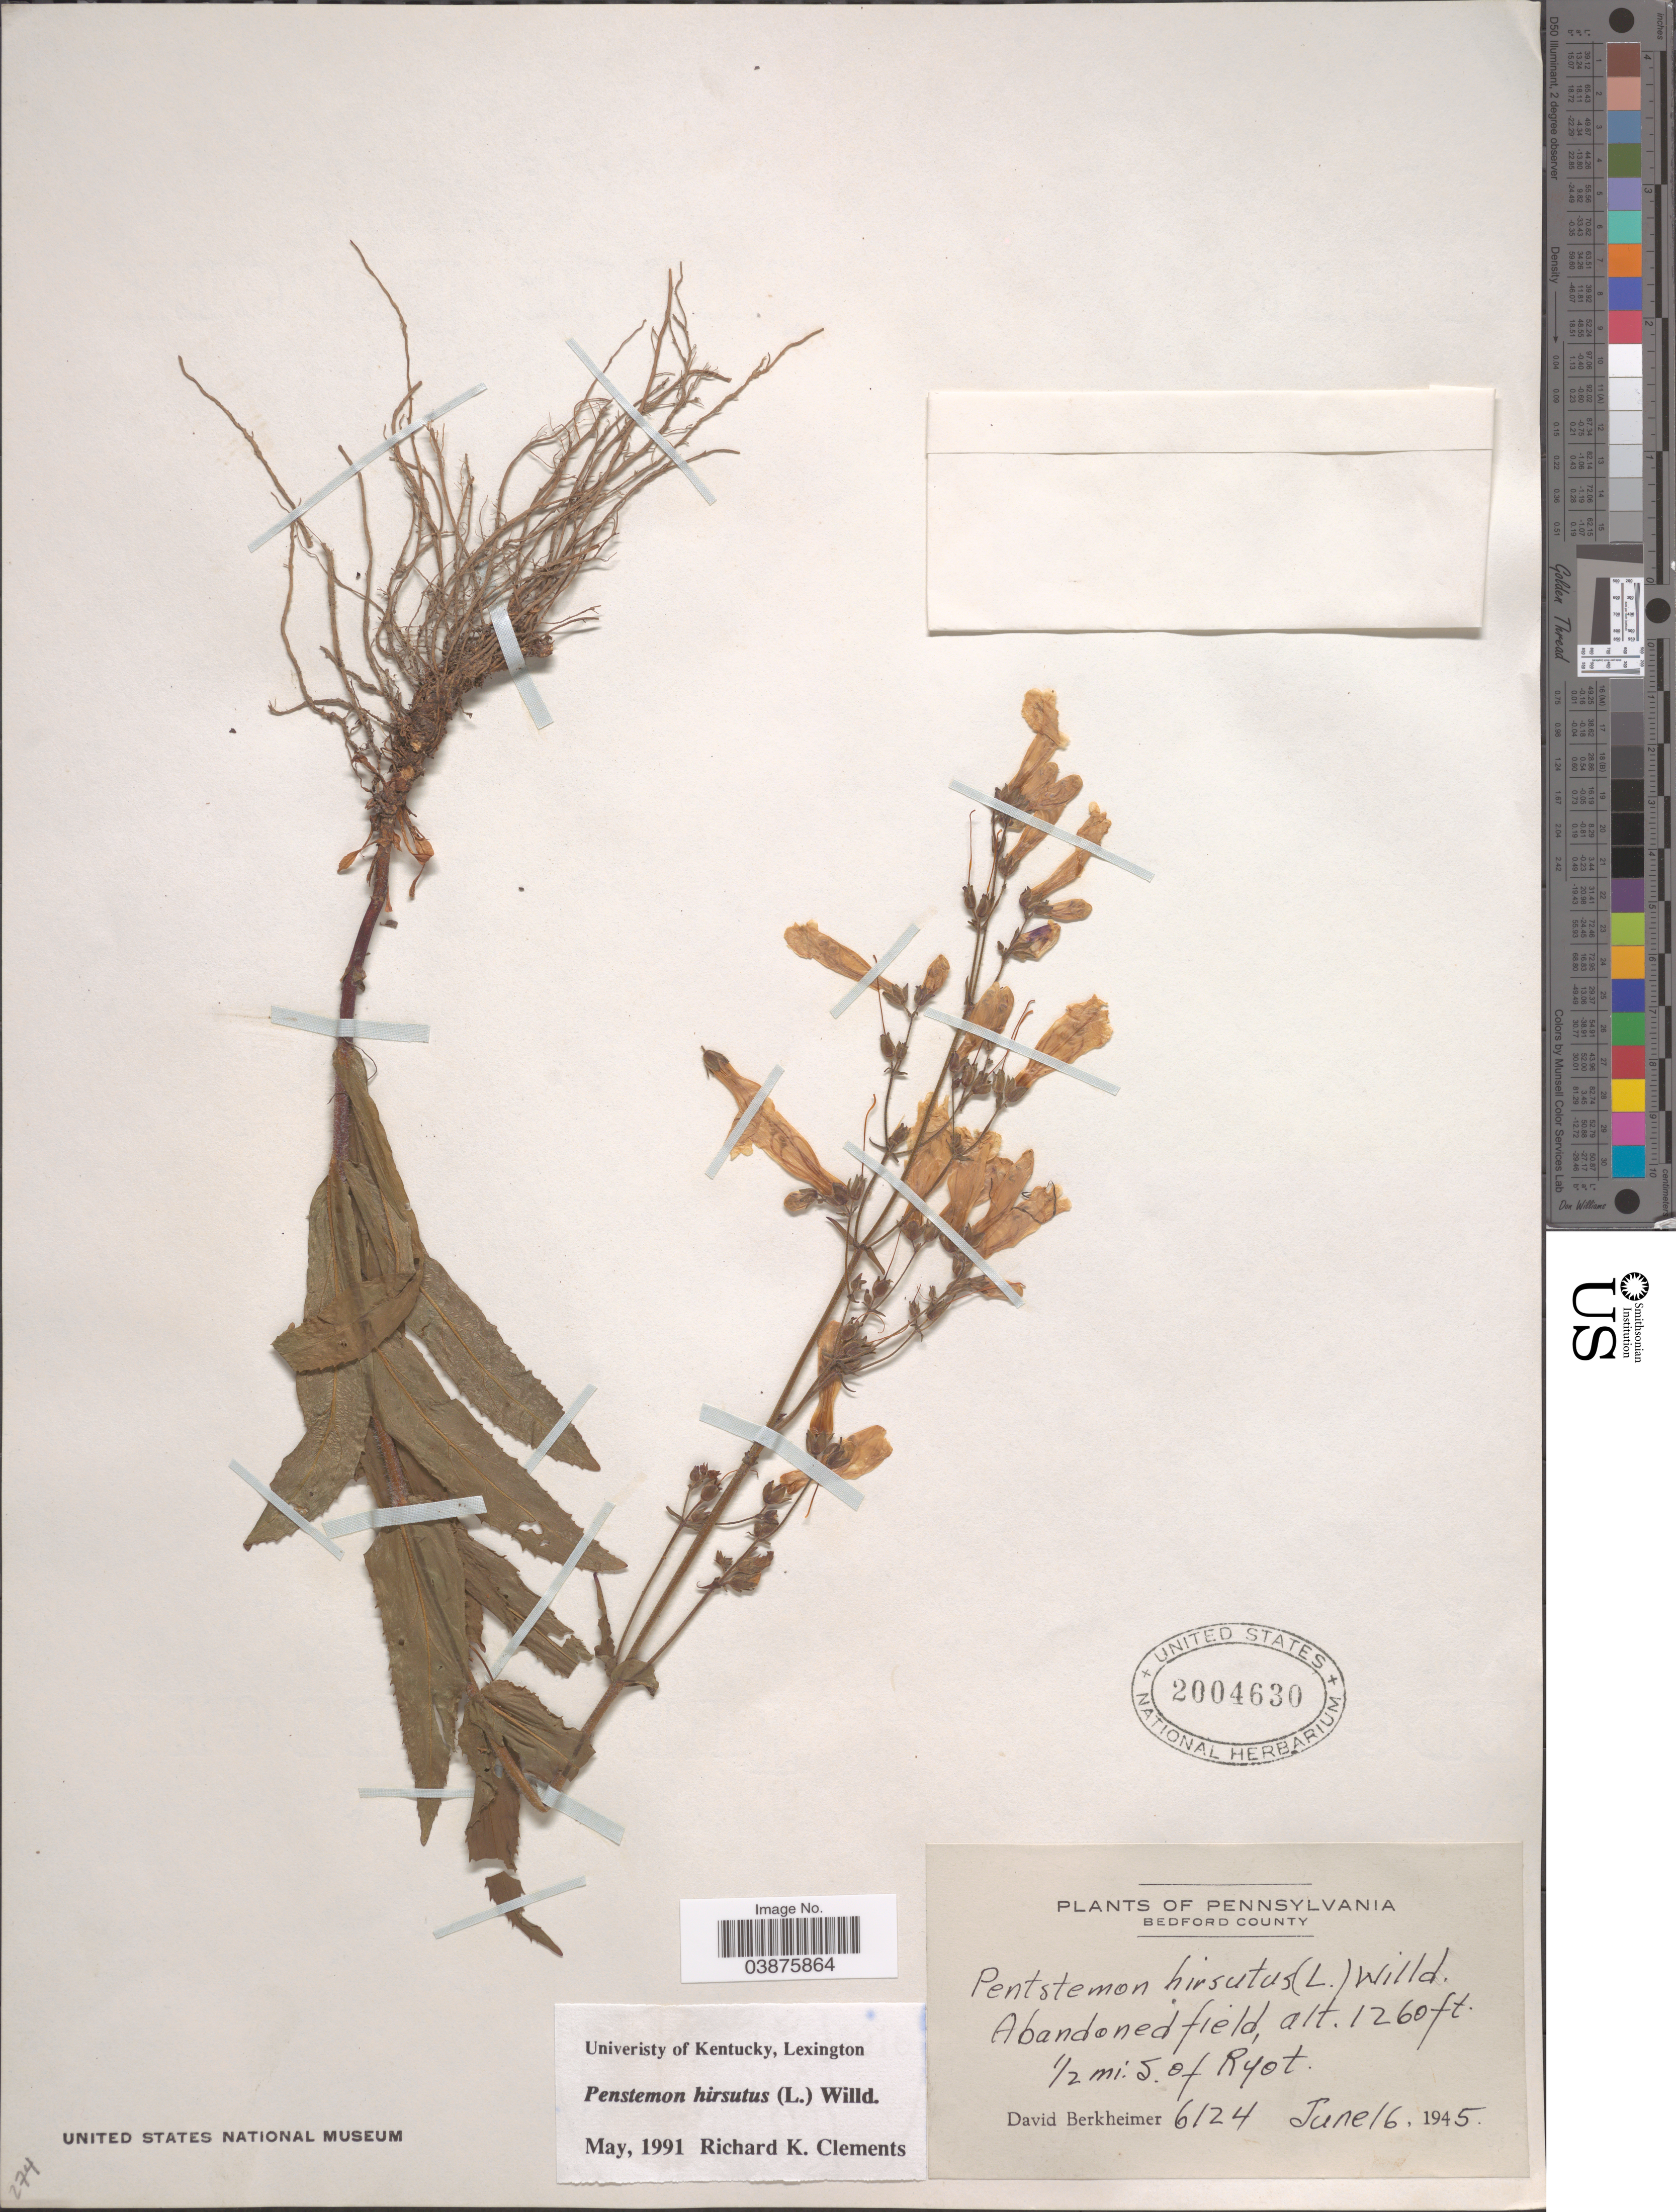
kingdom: Plantae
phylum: Tracheophyta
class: Magnoliopsida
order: Lamiales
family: Plantaginaceae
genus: Penstemon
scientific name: Penstemon hirsutus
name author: (L.) Willd.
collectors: D. Berkheimer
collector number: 6124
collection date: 1945-06-16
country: United States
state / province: Pennsylvania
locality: Bedford County. ½ mi. S. of Ryot.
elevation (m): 384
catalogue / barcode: US 2004630